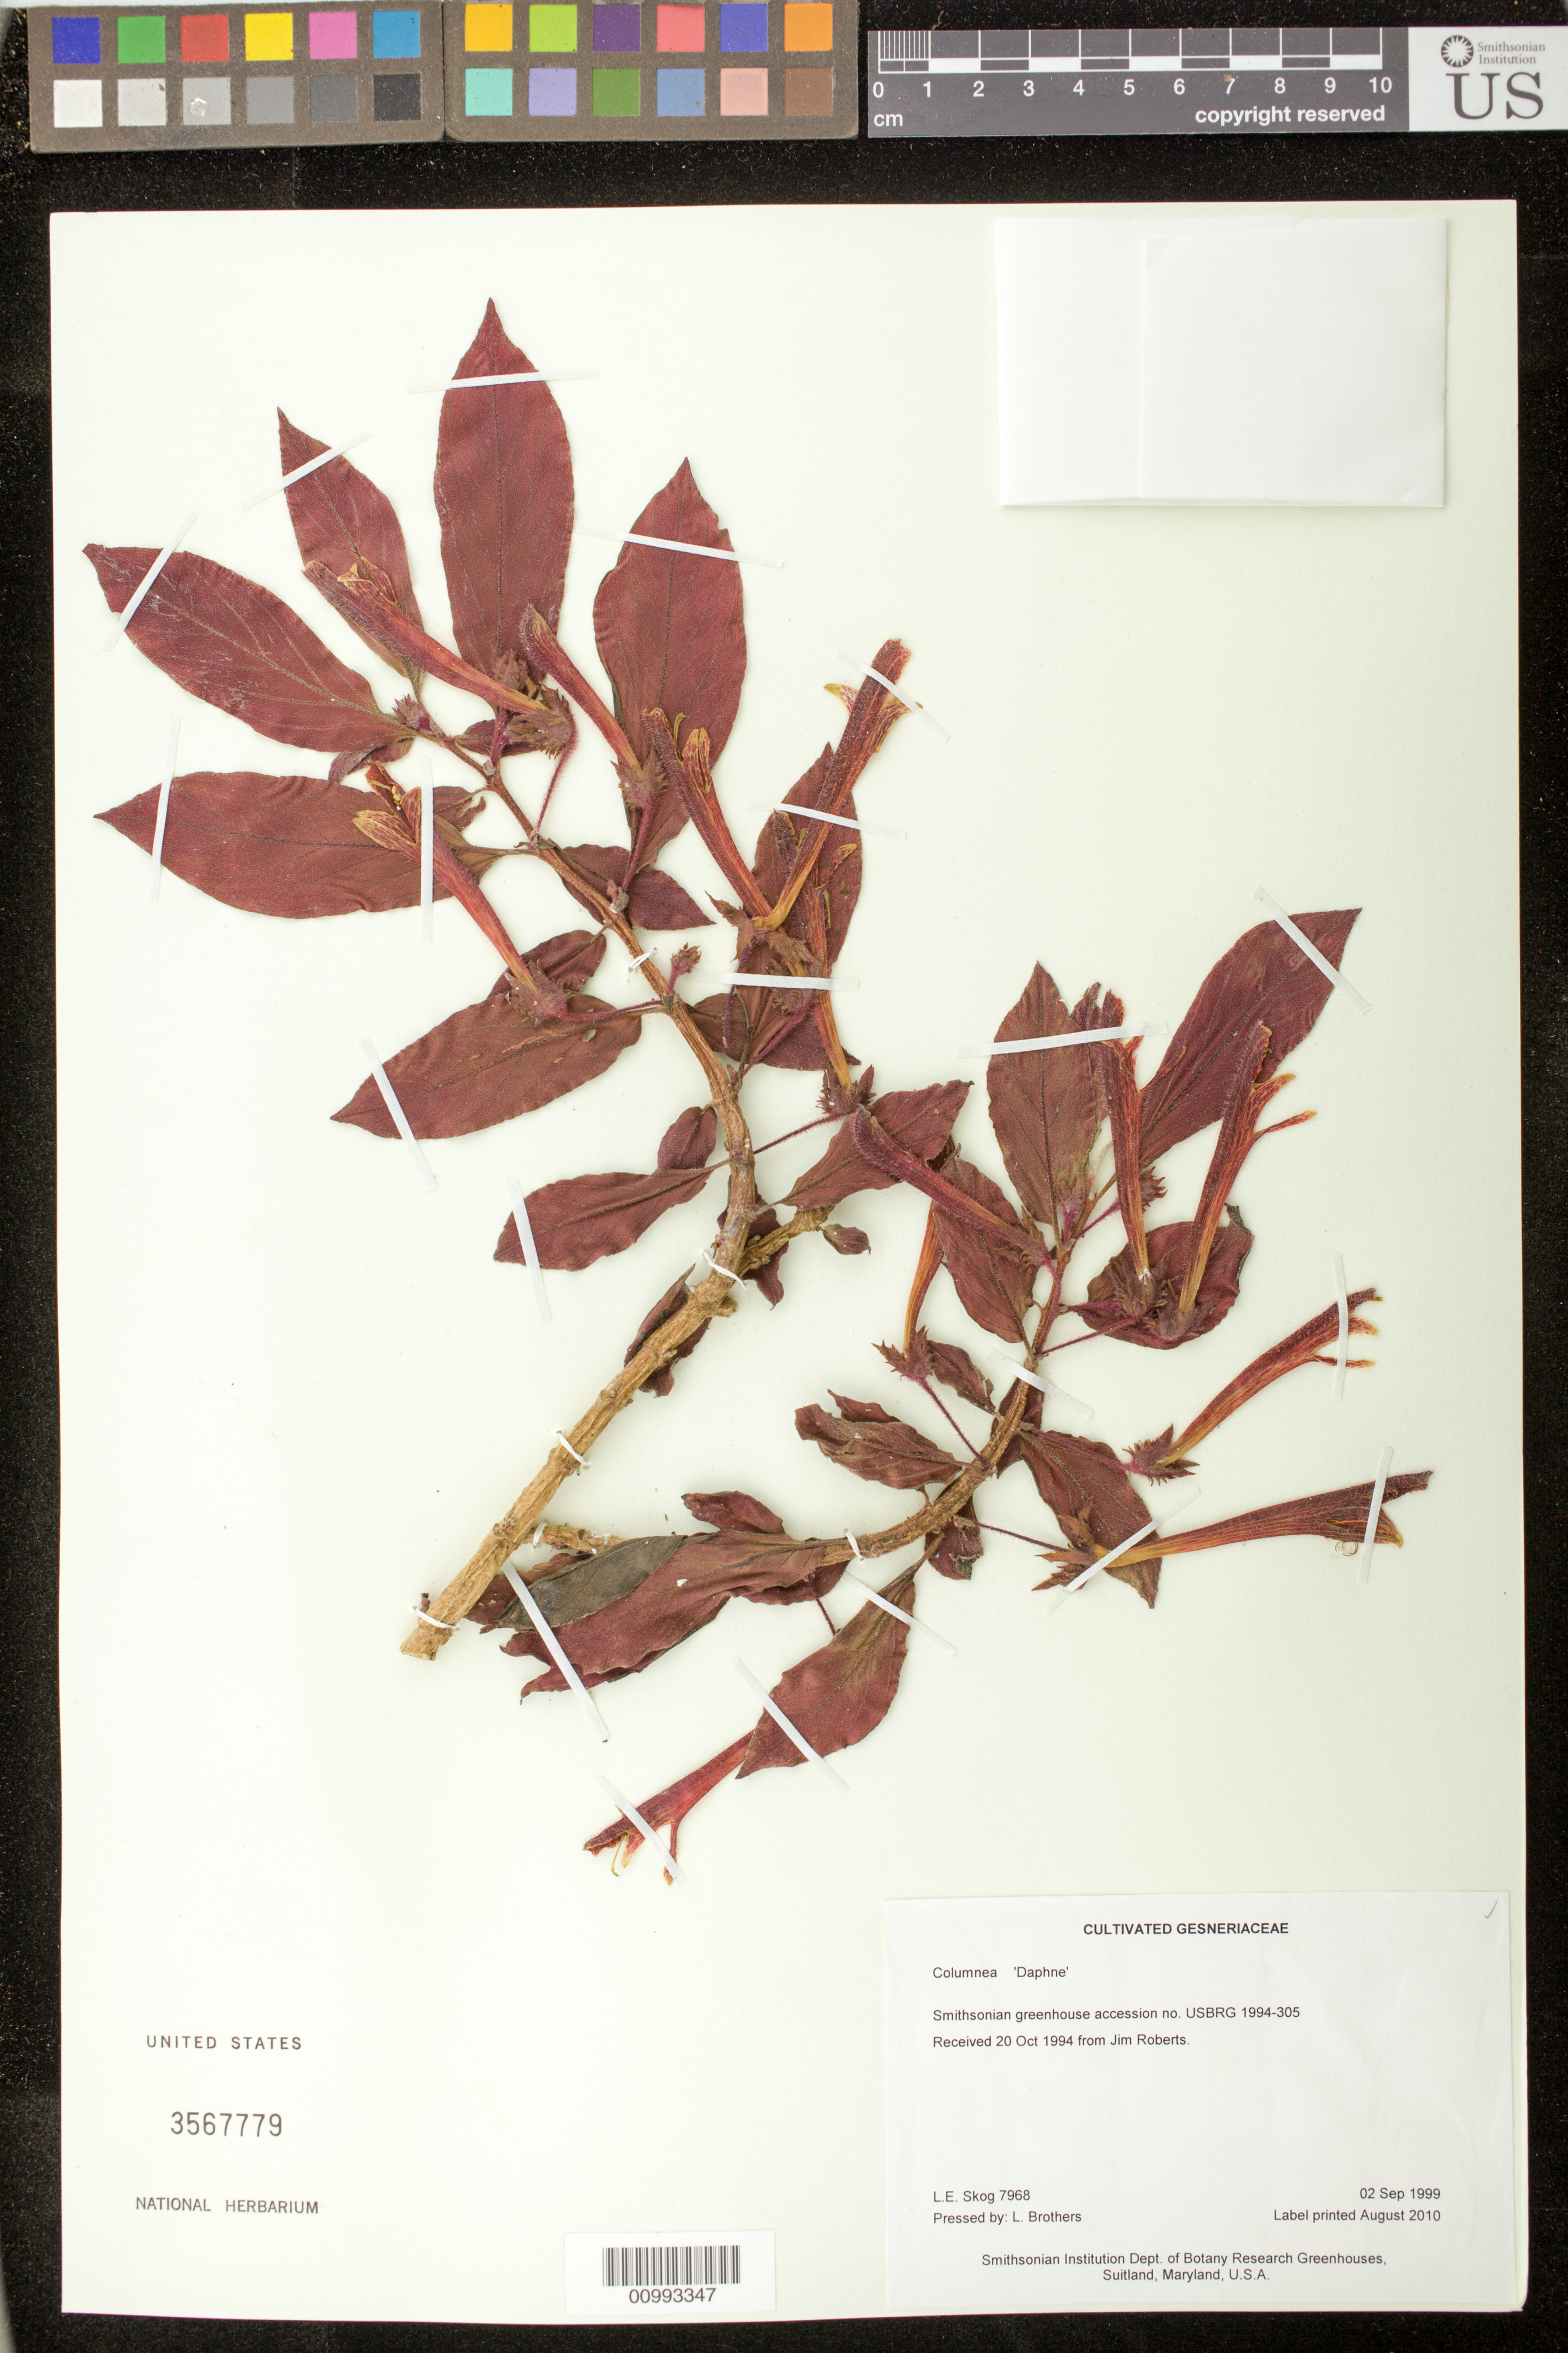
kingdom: Plantae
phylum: Tracheophyta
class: Magnoliopsida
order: Lamiales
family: Gesneriaceae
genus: Columnea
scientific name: Columnea 'Daphne'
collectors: L. E. Skog & L. Brothers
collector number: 7968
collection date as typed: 02 Sep 1999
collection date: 1999-09-02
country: United States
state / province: Maryland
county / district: Prince George's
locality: Smithsonian Institution Dept. of Botany Research Greenhouses, Suitland, Maryland, U.S.A.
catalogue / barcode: US 3567779